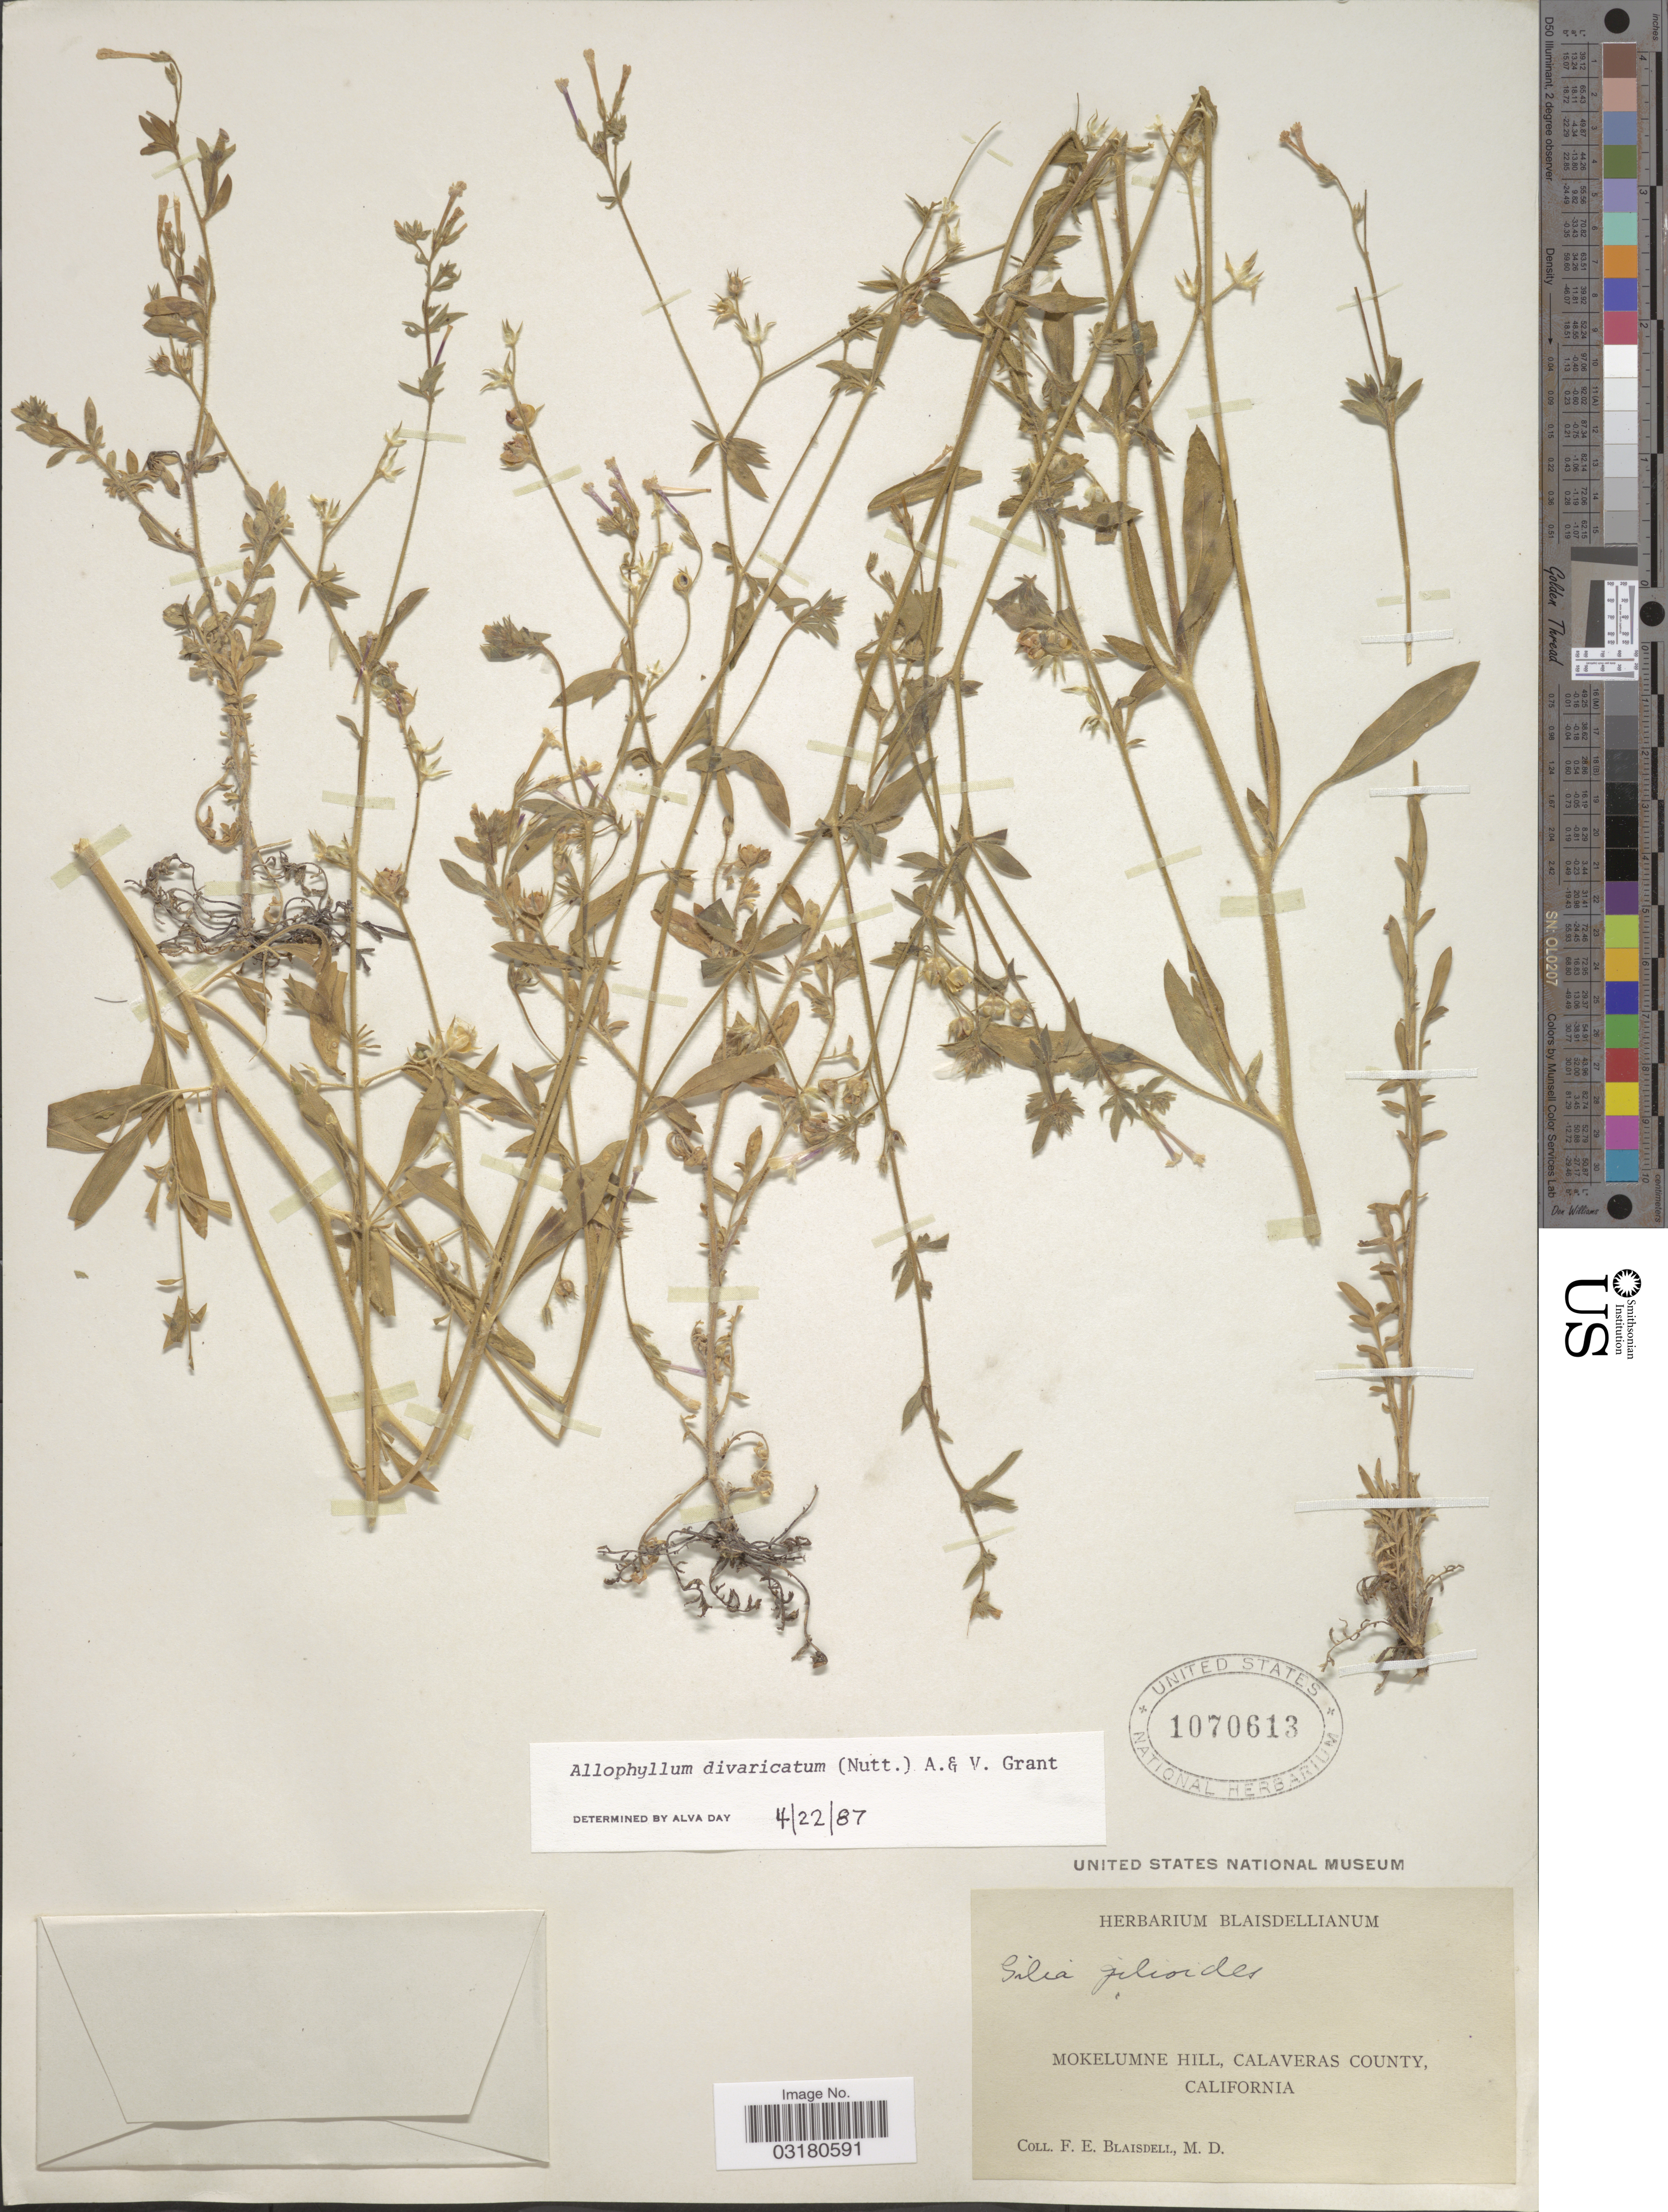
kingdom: Plantae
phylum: Tracheophyta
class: Magnoliopsida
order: Ericales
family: Polemoniaceae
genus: Allophyllum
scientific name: Allophyllum divaricatum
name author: (Nutt.) A.D. Grant & V.E. Grant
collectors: F. Blaisdell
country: United States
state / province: California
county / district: Calaveras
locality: Mokelumne Hill, Calaveras County.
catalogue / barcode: US 1070613